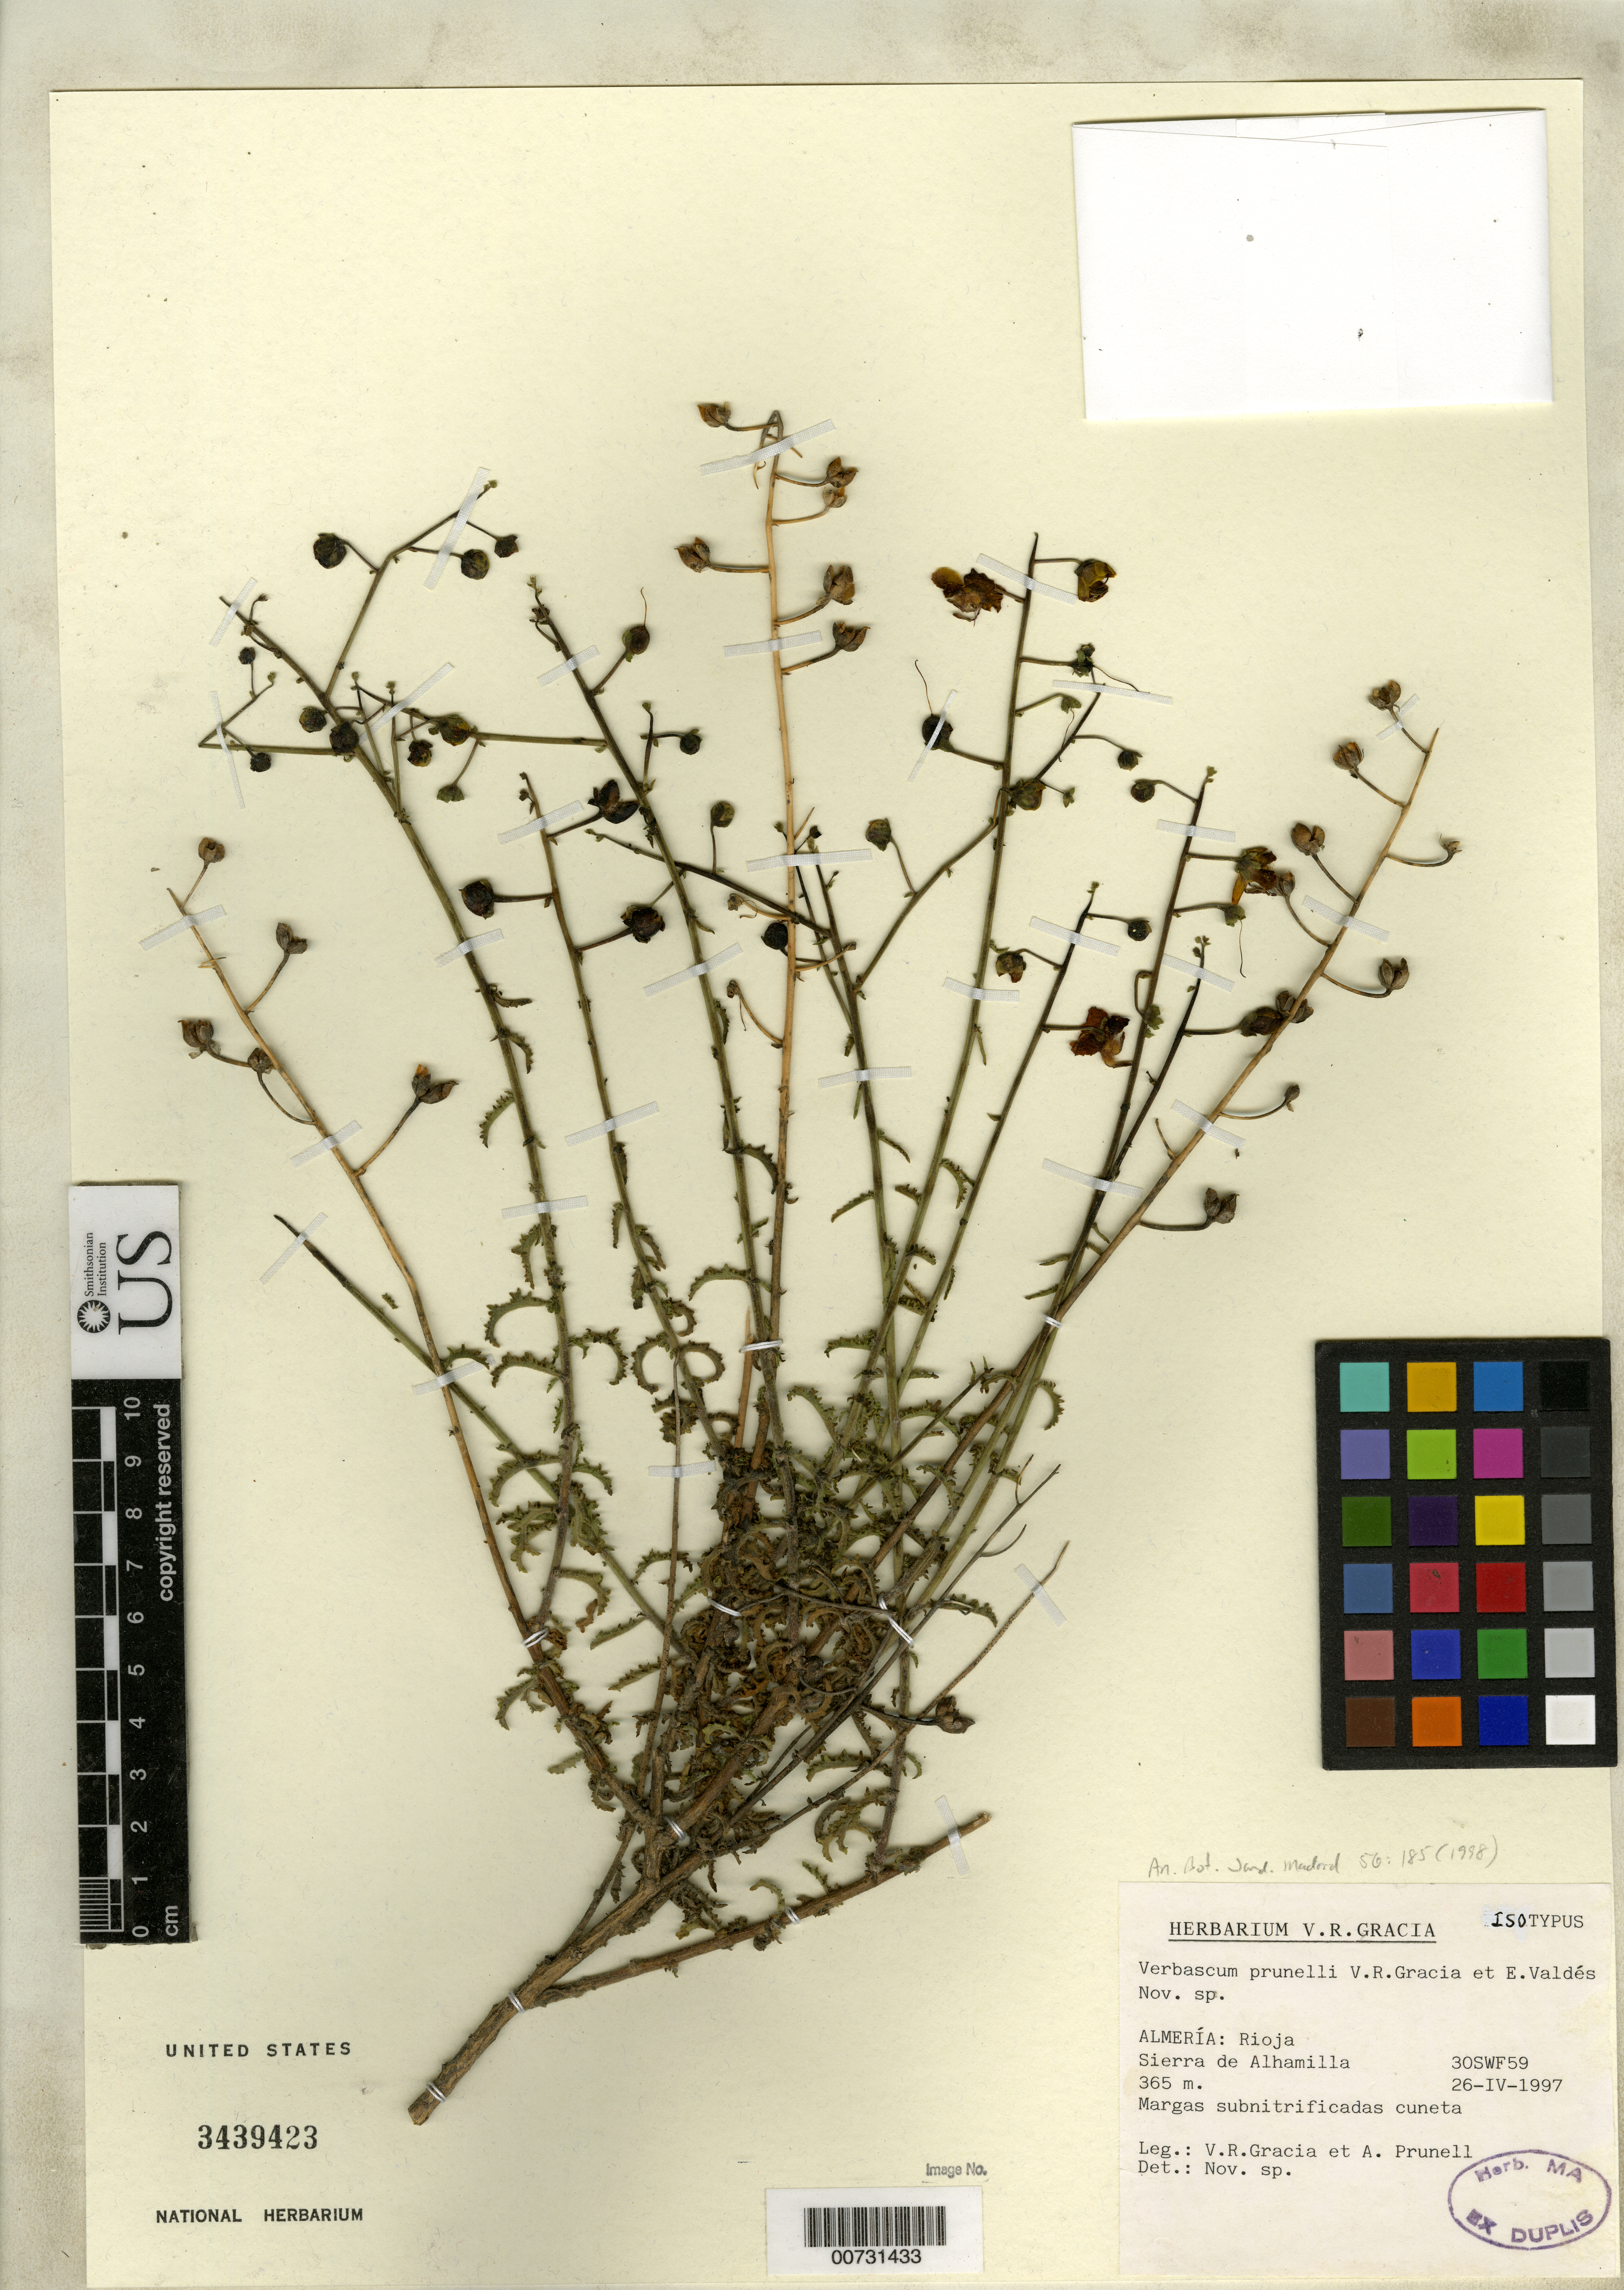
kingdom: Plantae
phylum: Tracheophyta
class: Magnoliopsida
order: Lamiales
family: Scrophulariaceae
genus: Verbascum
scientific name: Verbascum prunellii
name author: Gracia & Valdés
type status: Isotype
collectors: V. Gracia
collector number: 30SWF59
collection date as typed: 26 Apr 1997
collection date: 1997-04-26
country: Spain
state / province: Andalucia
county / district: Almeria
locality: Almería: Rioja. Sierra de Alhamilla.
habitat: Margas subnitrificadas cuneta.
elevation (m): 365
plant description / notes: Holotype at MA.; Author & collector "Rodríguez Garcia" acc. to IPNI.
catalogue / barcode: US 3439423